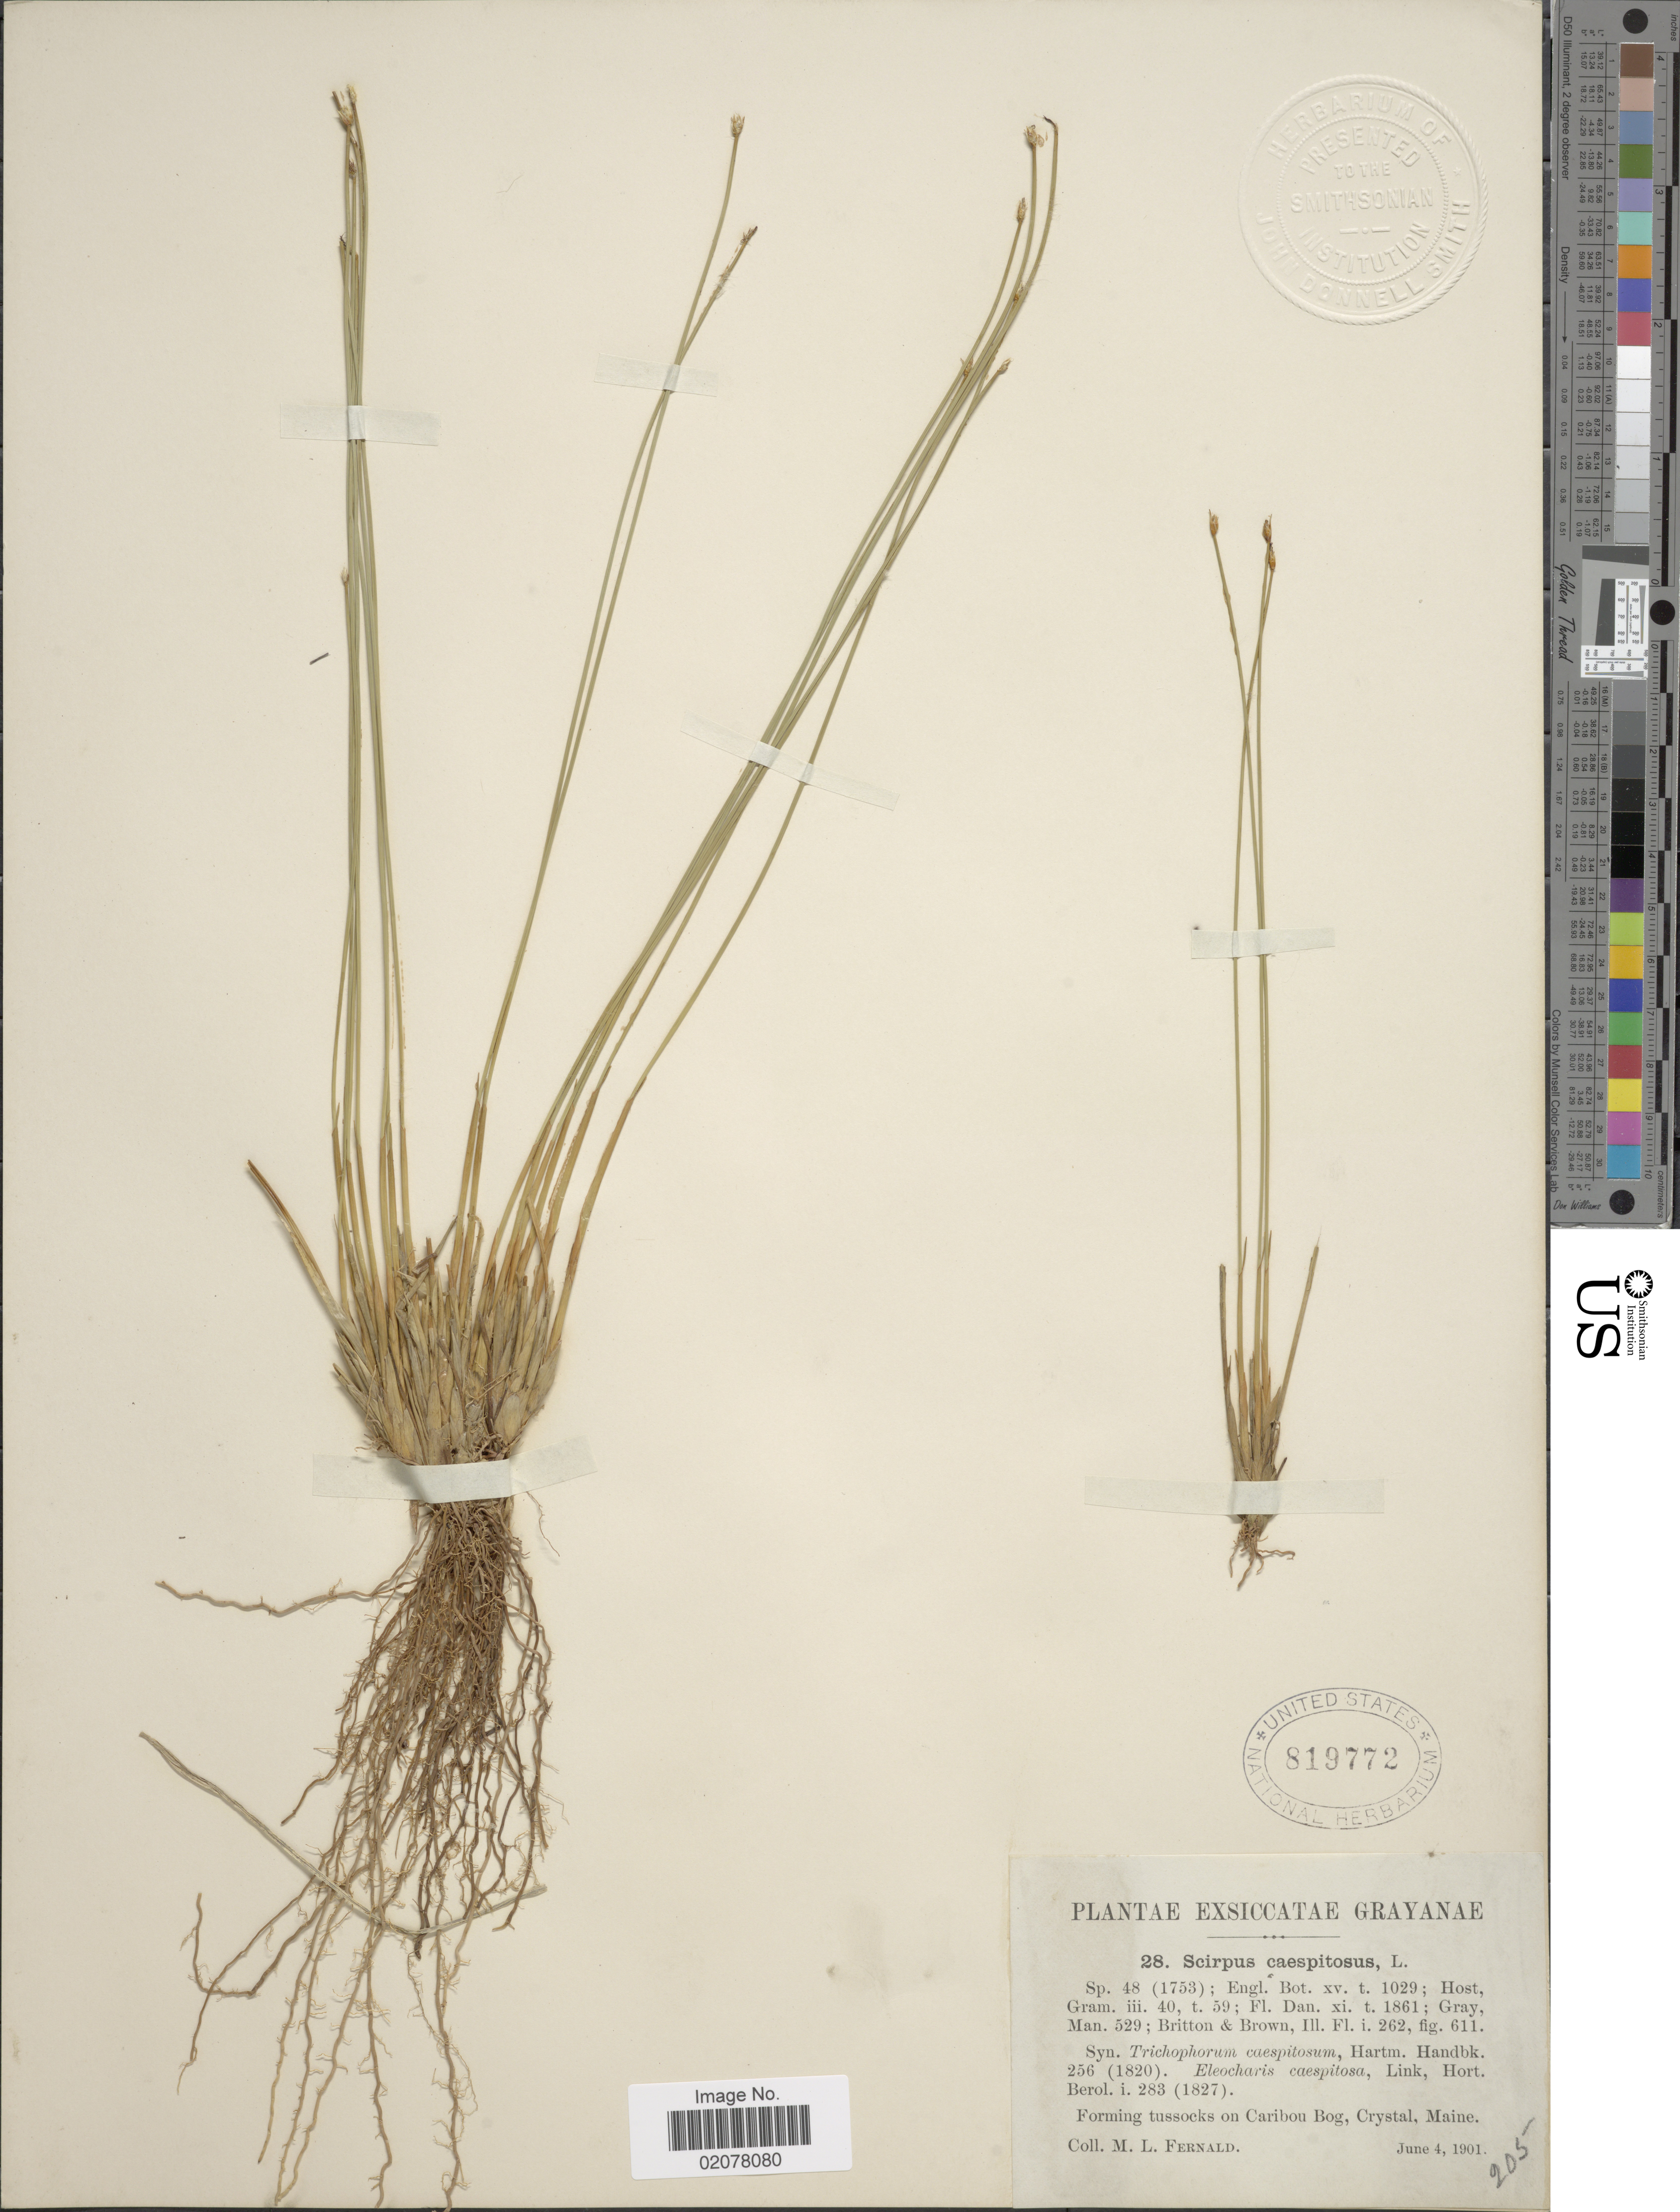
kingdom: Plantae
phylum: Tracheophyta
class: Liliopsida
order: Poales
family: Cyperaceae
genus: Trichophorum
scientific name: Trichophorum cespitosum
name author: (L.) Hartm.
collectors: M. L. Fernald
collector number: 28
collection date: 1901-06-04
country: United States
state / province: Maine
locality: Forming tussocks on Caribou Bog, Crystal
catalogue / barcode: US 819772